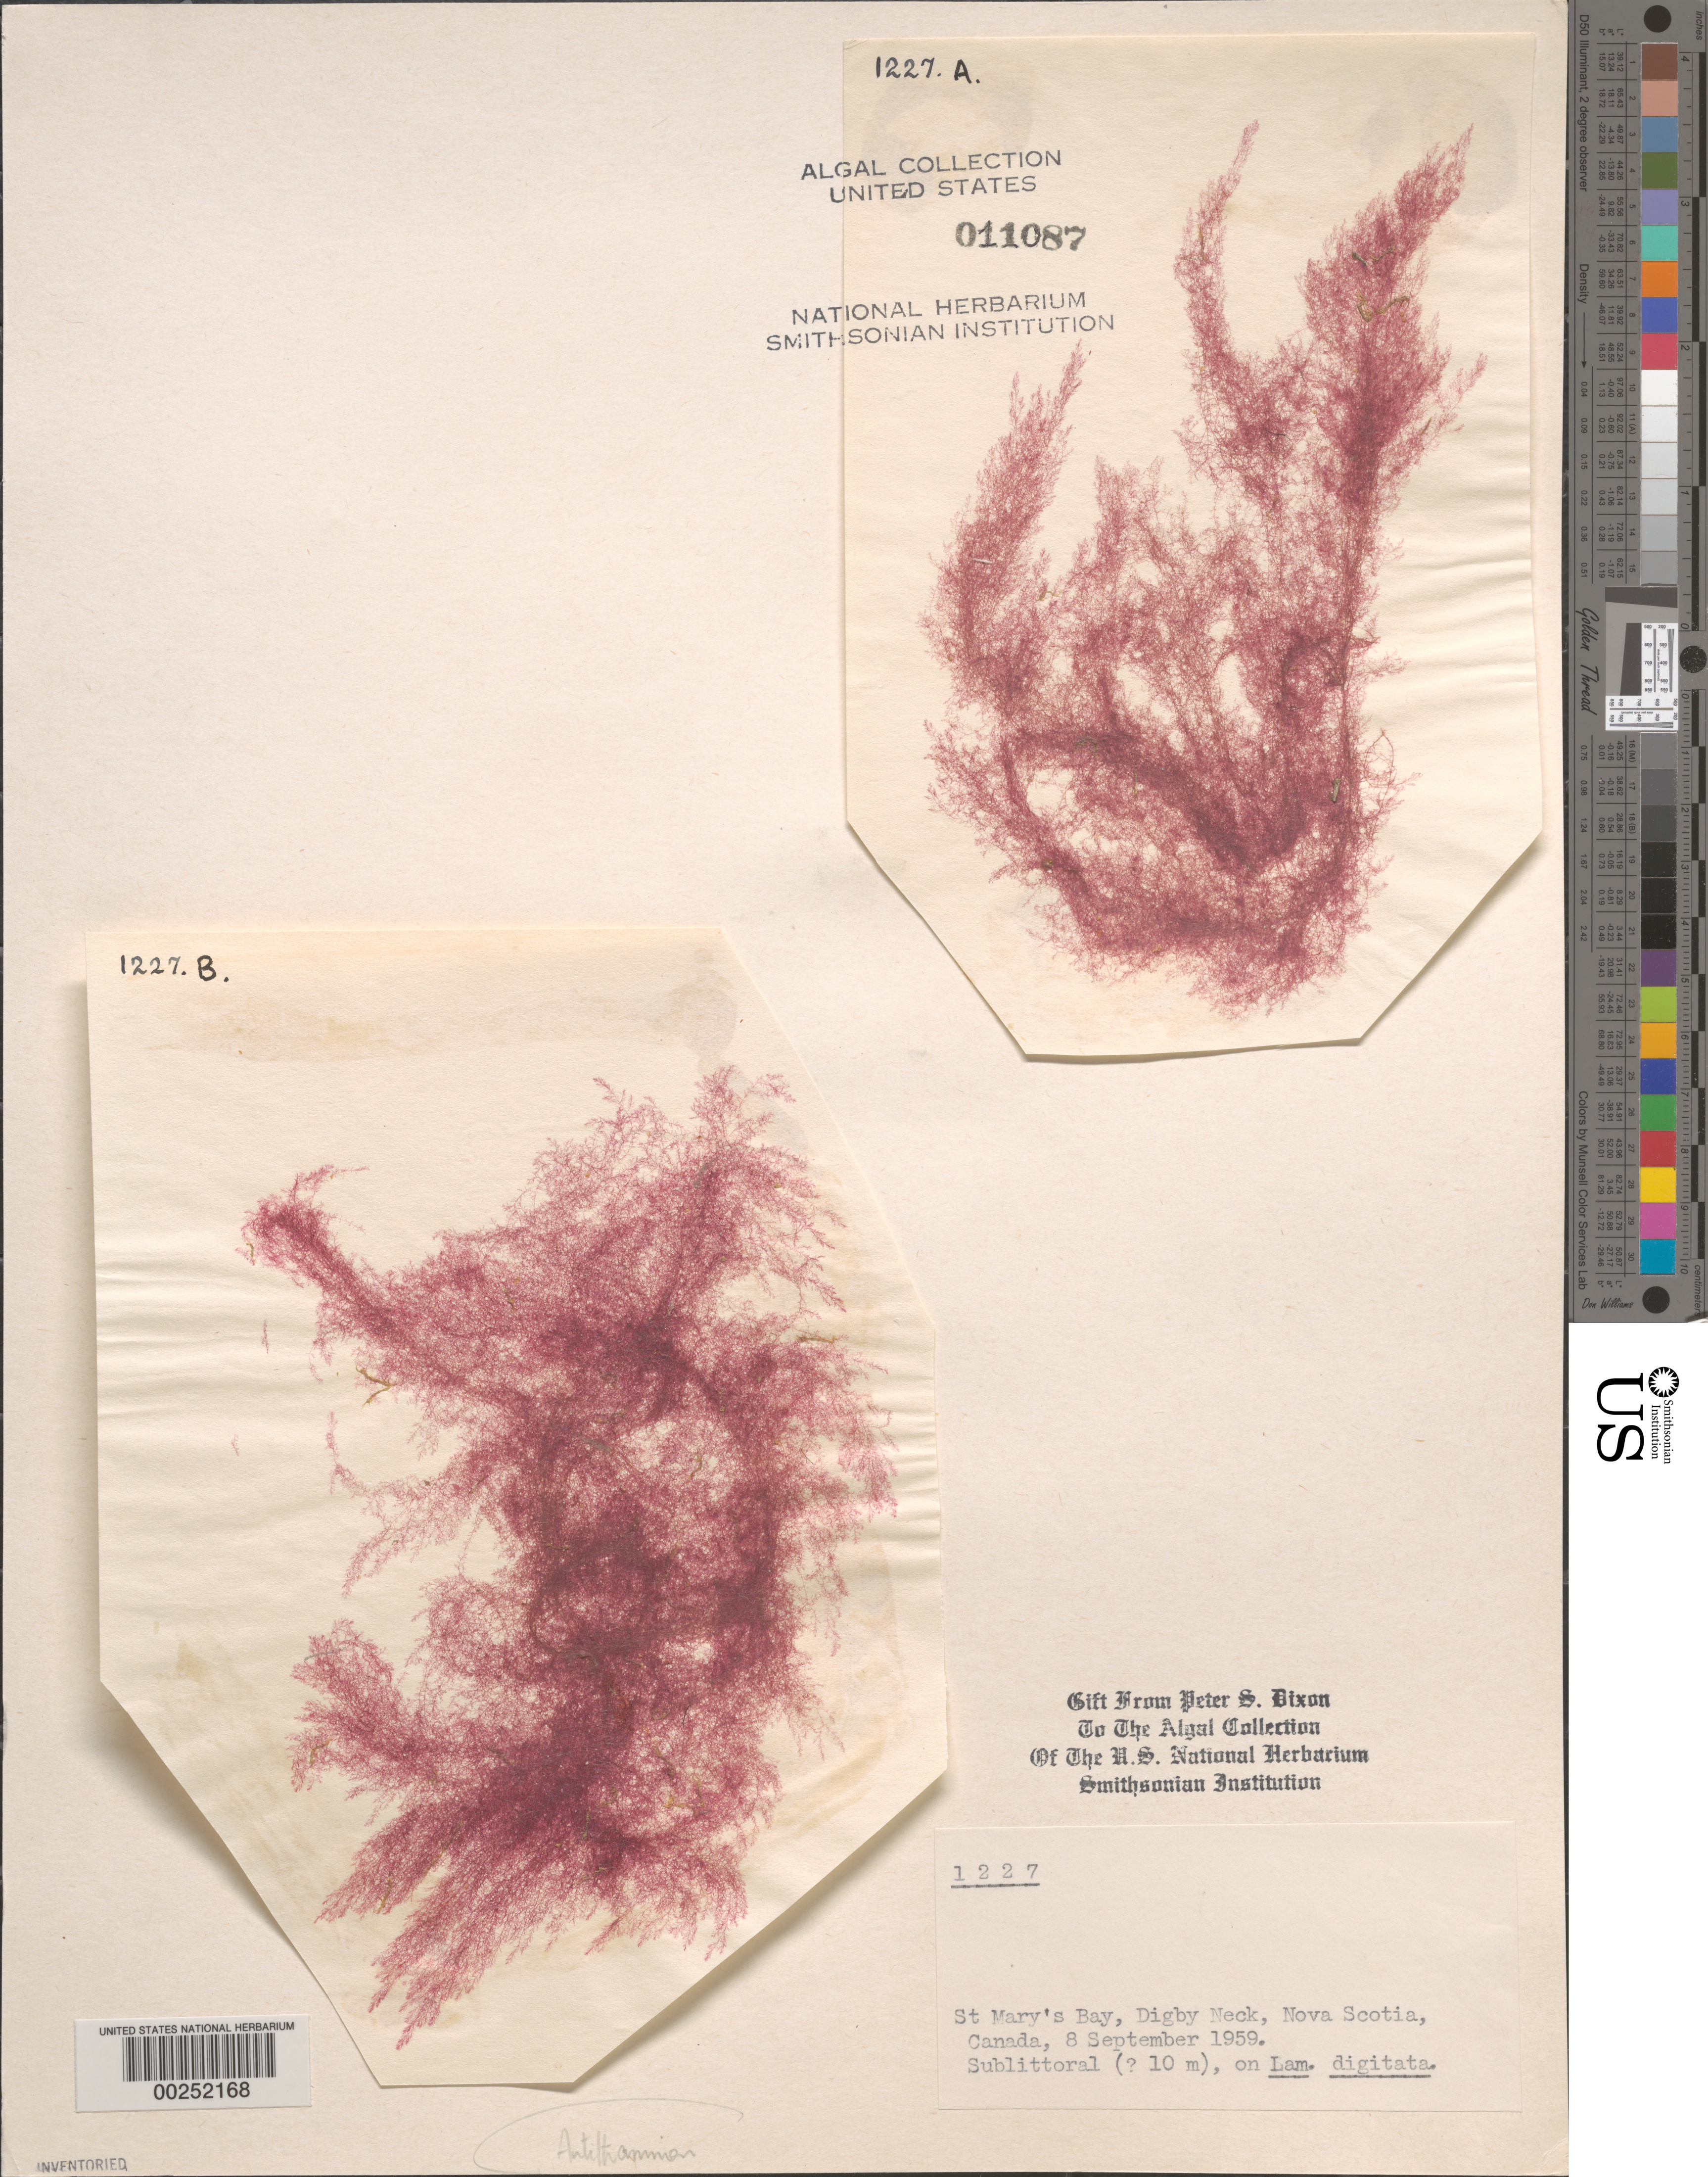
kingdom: Plantae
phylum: Rhodophyta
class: Florideophyceae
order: Ceramiales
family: Ceramiaceae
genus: Antithamnion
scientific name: Antithamnion sp.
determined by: Dixon, P. S.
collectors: P. S. Dixon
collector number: PSD 1227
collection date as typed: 08 Sep 1959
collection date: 1959-09-08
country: Canada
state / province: Nova Scotia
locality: St. Mary's Bay, Digby Neck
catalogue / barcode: US 11087